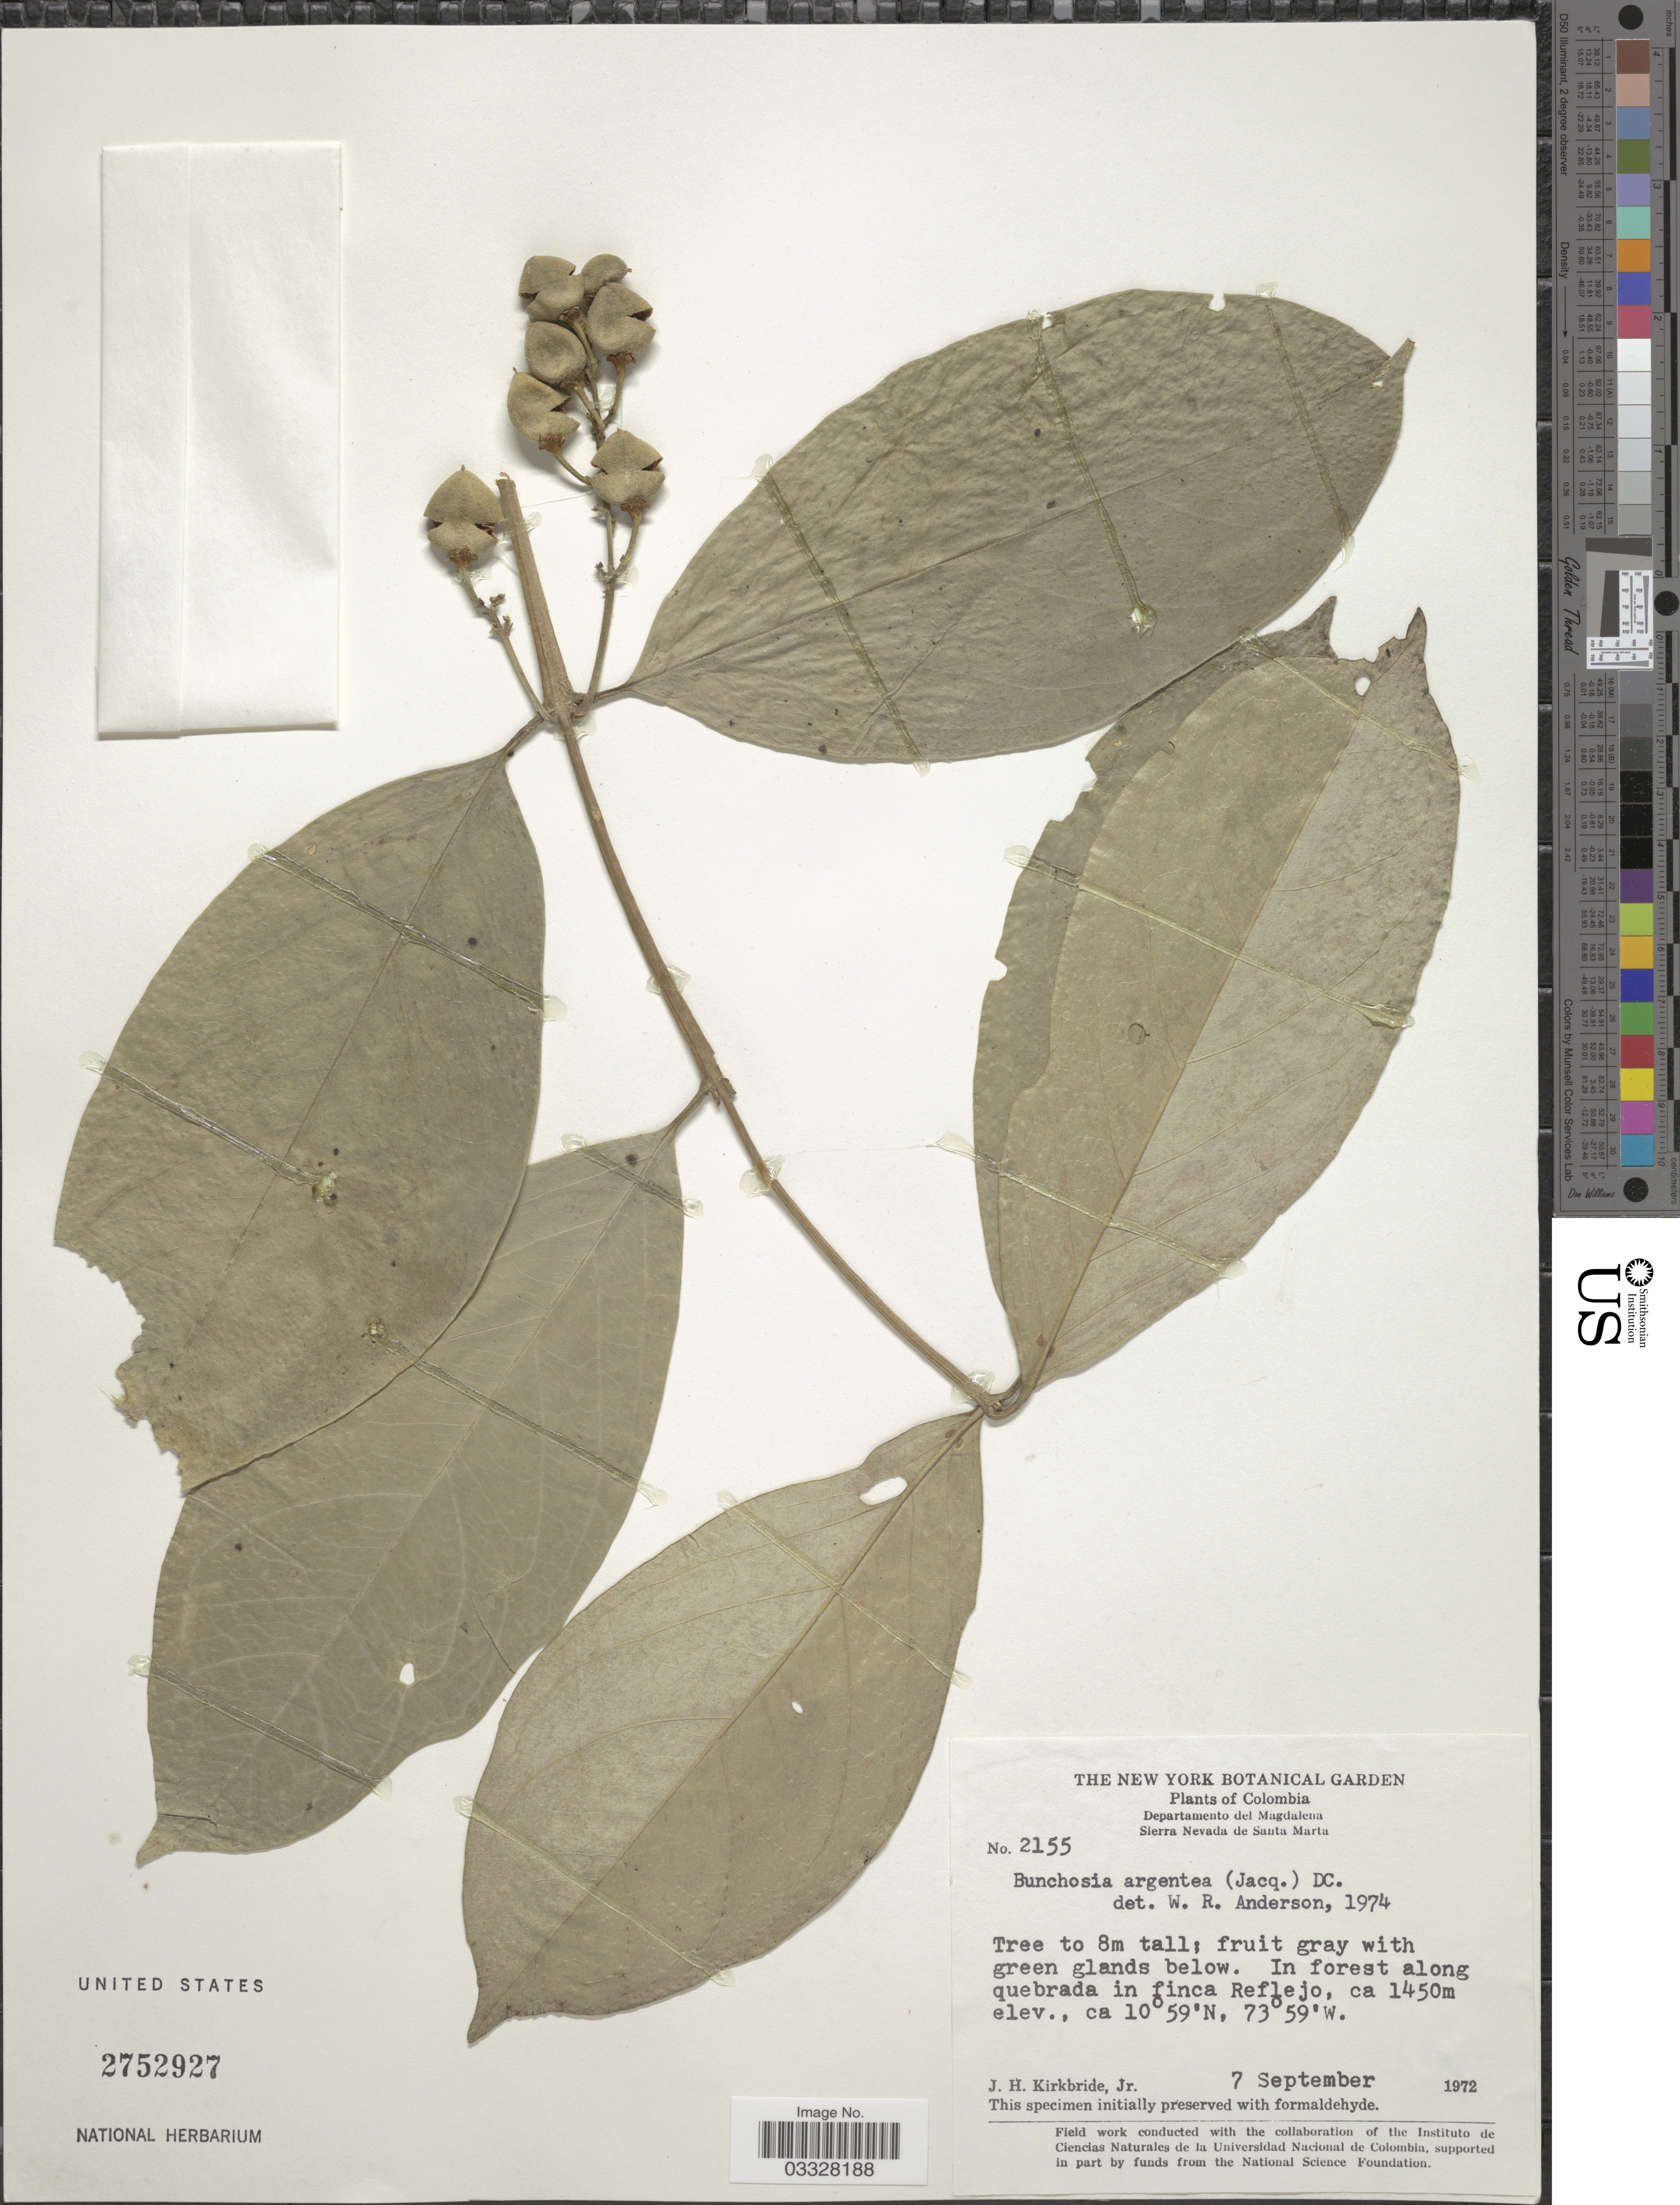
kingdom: Plantae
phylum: Tracheophyta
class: Magnoliopsida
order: Malpighiales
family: Malpighiaceae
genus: Bunchosia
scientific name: Bunchosia argentea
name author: (Jacq.) DC.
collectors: J. H. Kirkbride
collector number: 2155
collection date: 1972-09-07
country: Colombia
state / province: Magdalena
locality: Departamento del Magdalena. Sierra Nevade de Santa Marta. In forest along quebrada in finca Reflejo.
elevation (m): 1450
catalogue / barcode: US 2752927